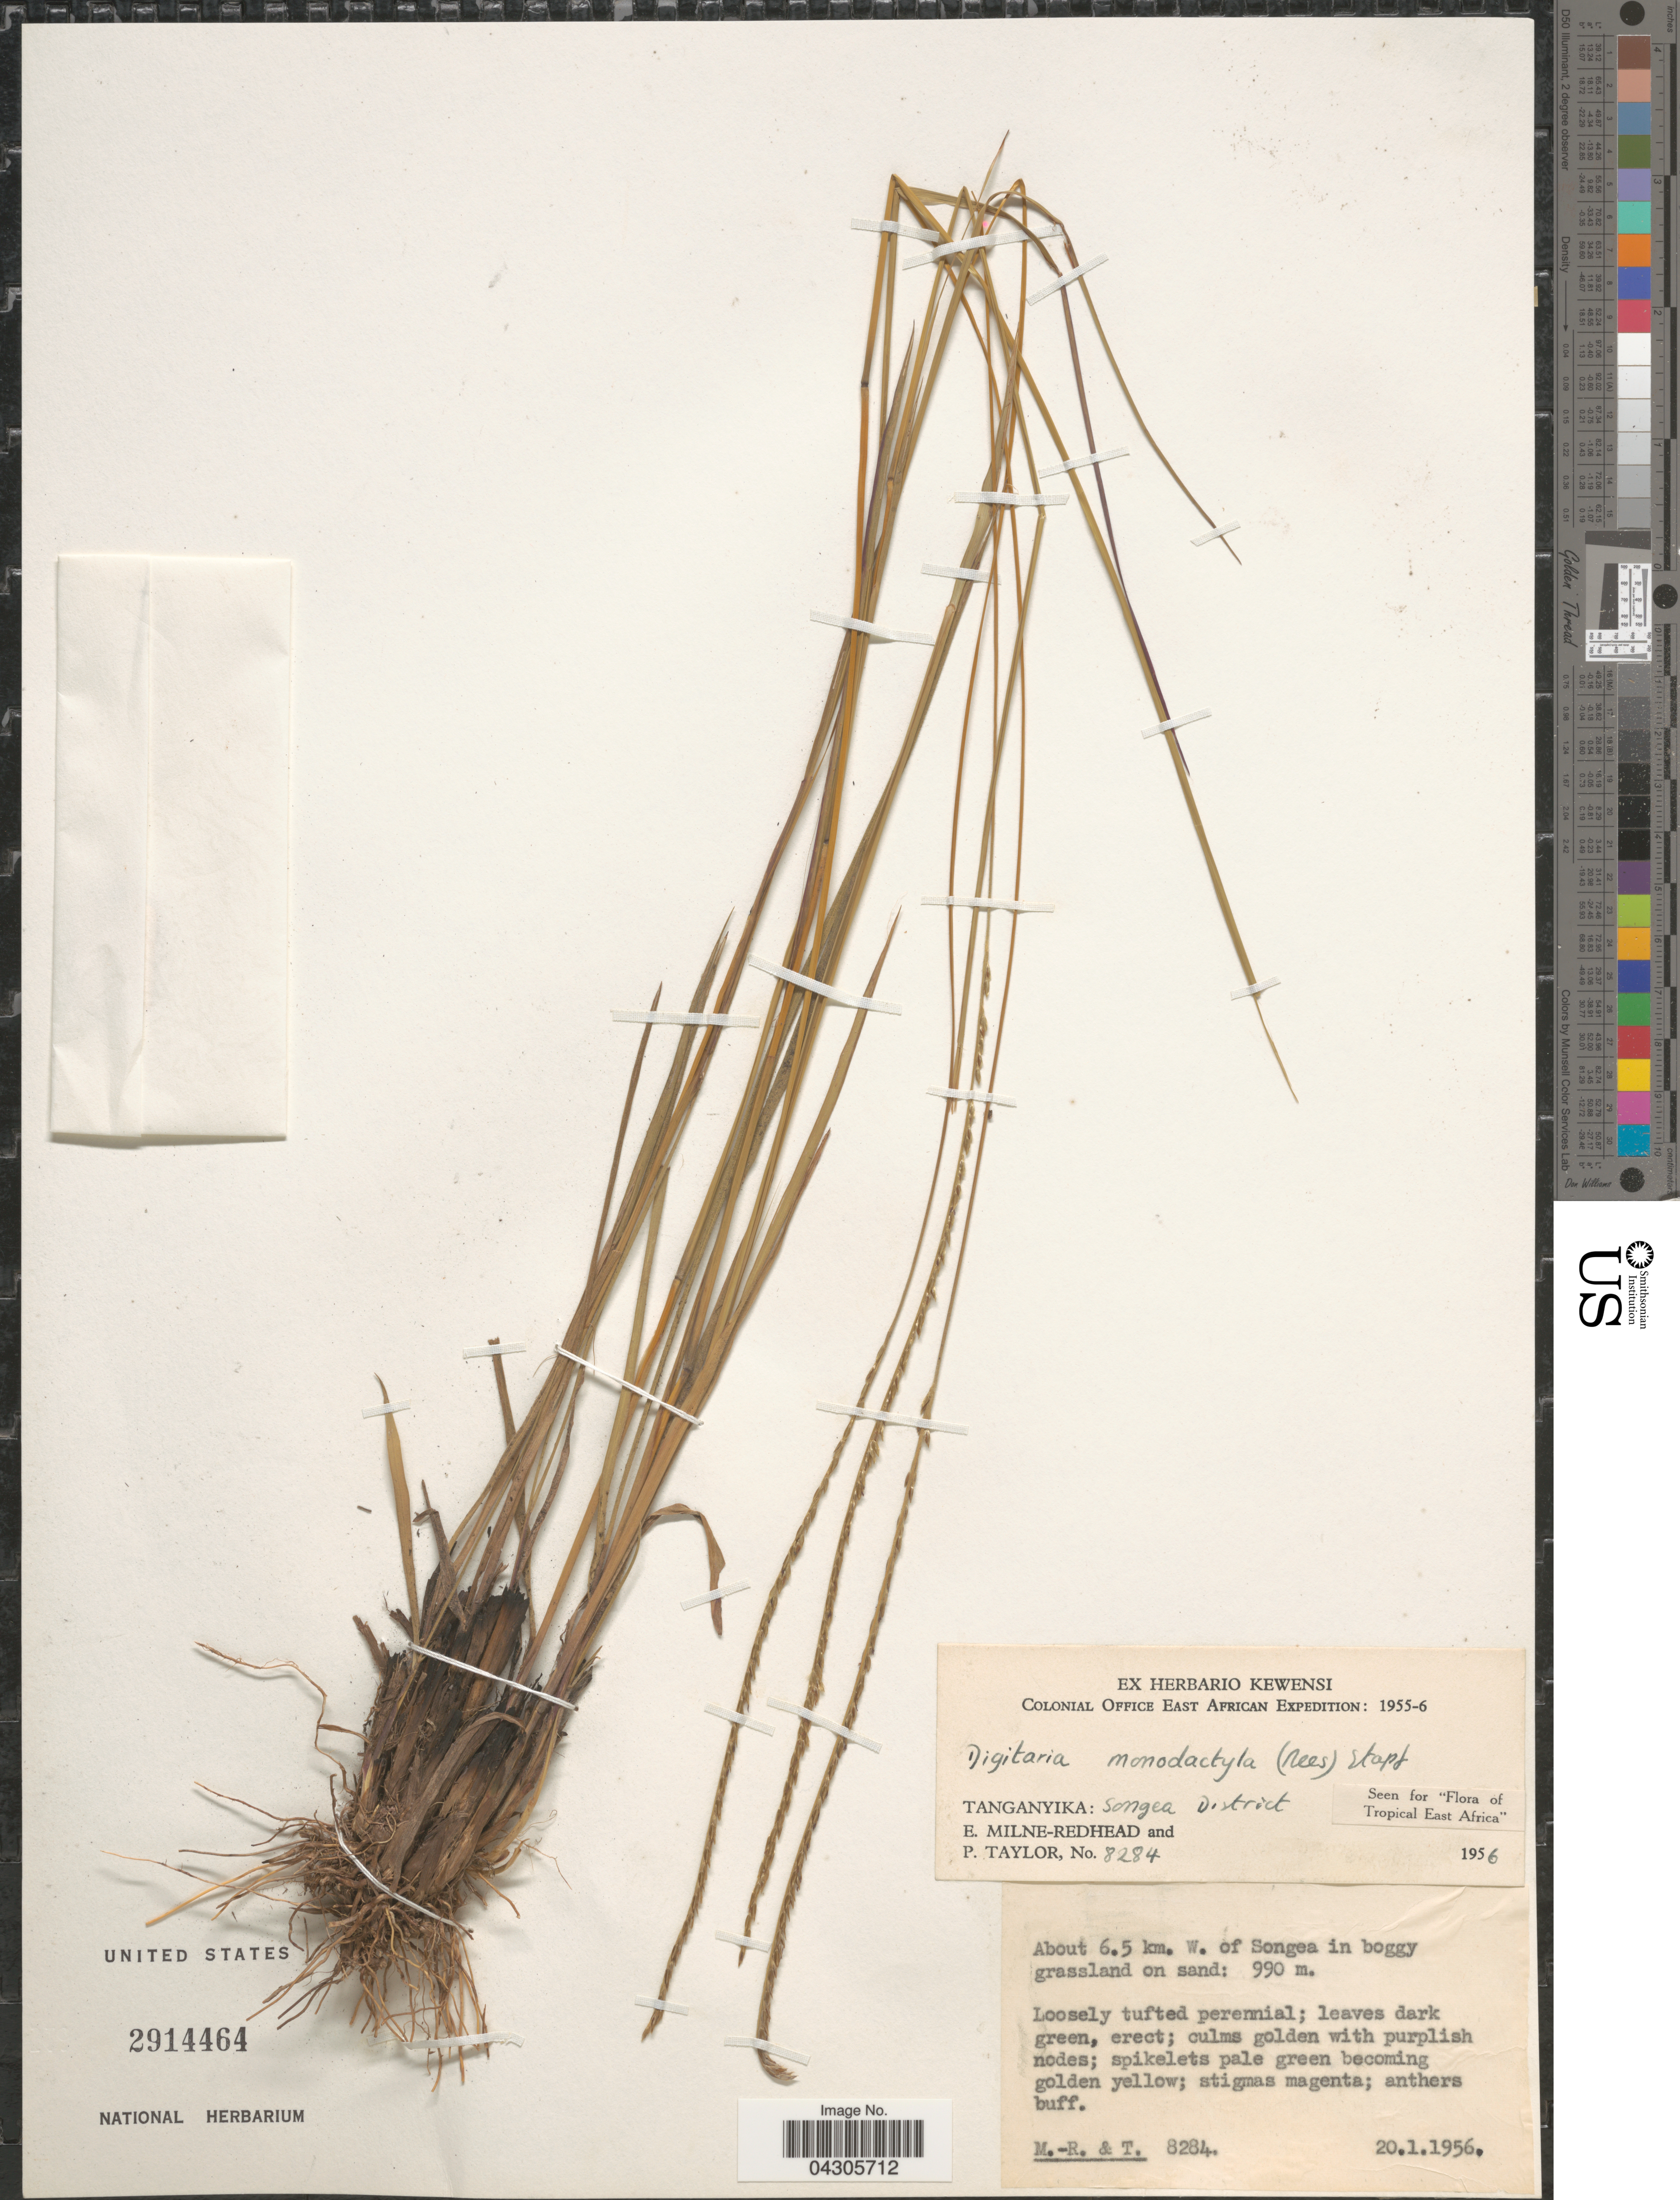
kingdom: Plantae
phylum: Tracheophyta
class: Liliopsida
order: Poales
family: Poaceae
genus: Digitaria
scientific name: Digitaria monodactyla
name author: (Nees) Stapf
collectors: E. W. Milne-Redhead & P. Taylor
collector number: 8284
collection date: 1956-01-20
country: Tanzania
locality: Colonial Office East African Expedition: 1955-6. Tanganyika: Songea District. About 6.5 km. W. of Songea in boggy grassland on sand.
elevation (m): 990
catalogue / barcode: US 2914464